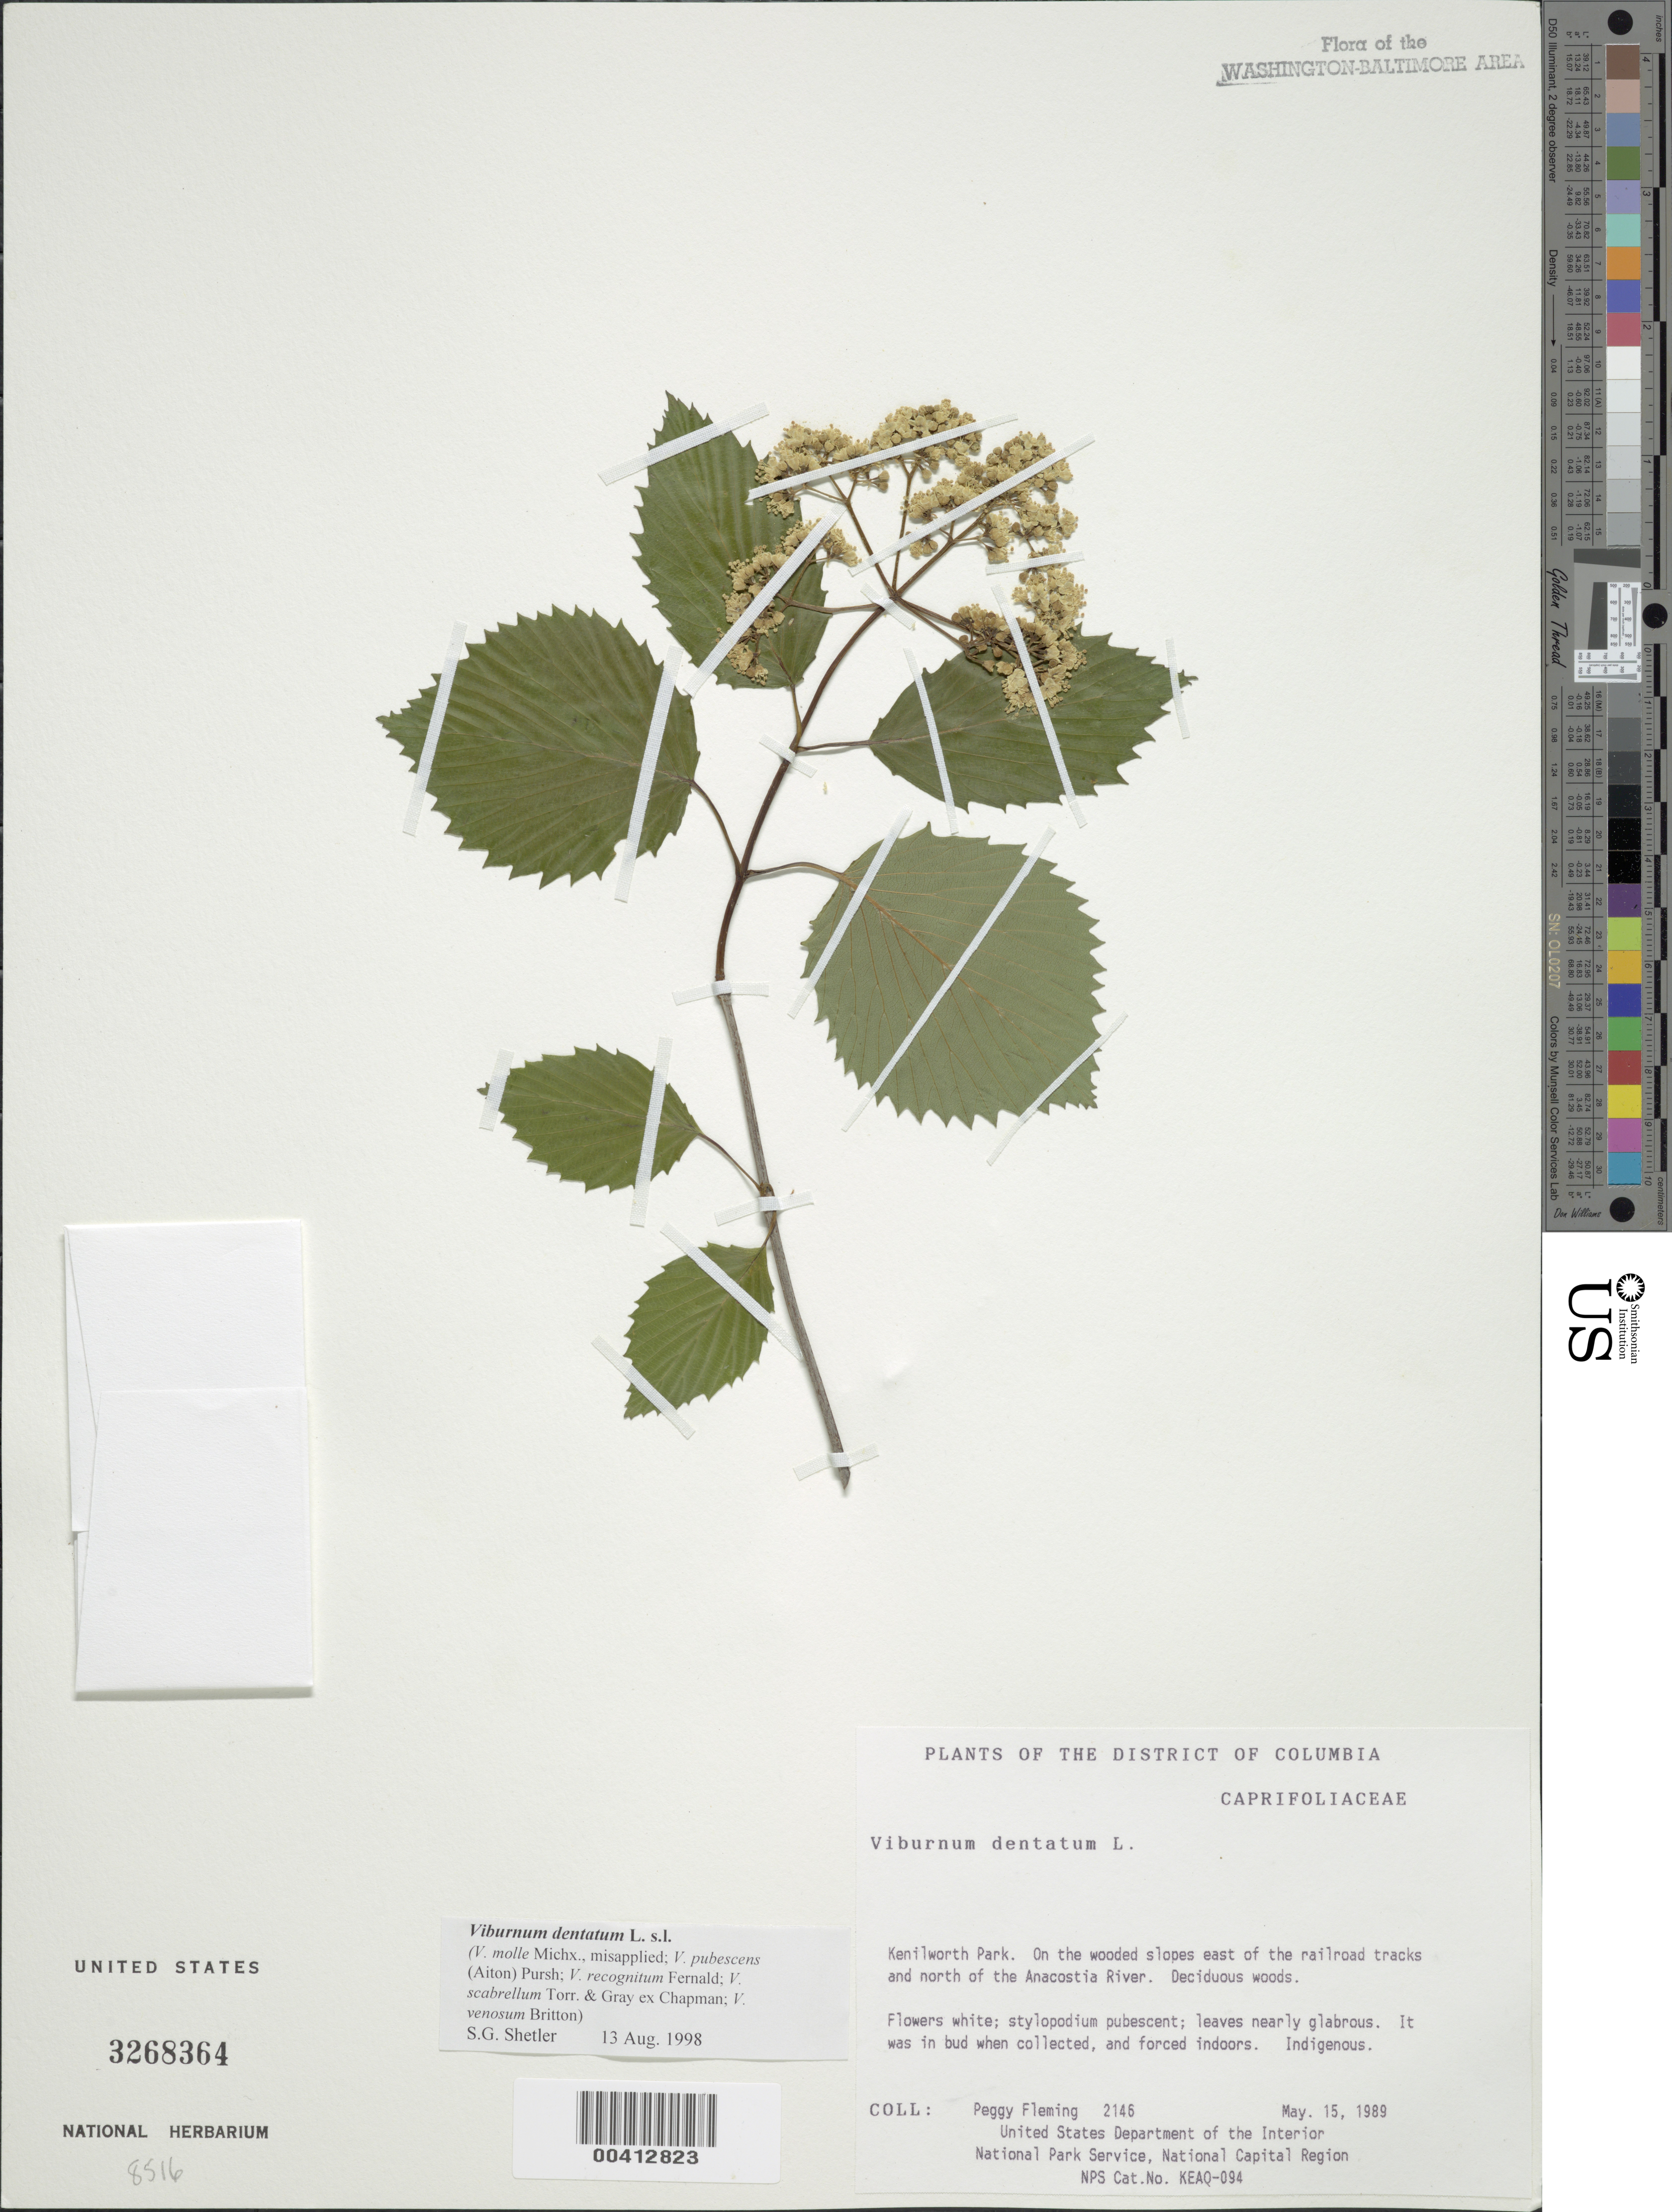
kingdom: Plantae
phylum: Tracheophyta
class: Magnoliopsida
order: Dipsacales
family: Viburnaceae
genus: Viburnum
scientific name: Viburnum dentatum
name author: L.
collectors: P. Fleming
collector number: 2146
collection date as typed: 15 May 1989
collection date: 1989-05-15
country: United States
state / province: District of Columbia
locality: Kenilworth Park, E of RR Tracks, N of Anacostia River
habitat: Deciduous woods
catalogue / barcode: US 3268364